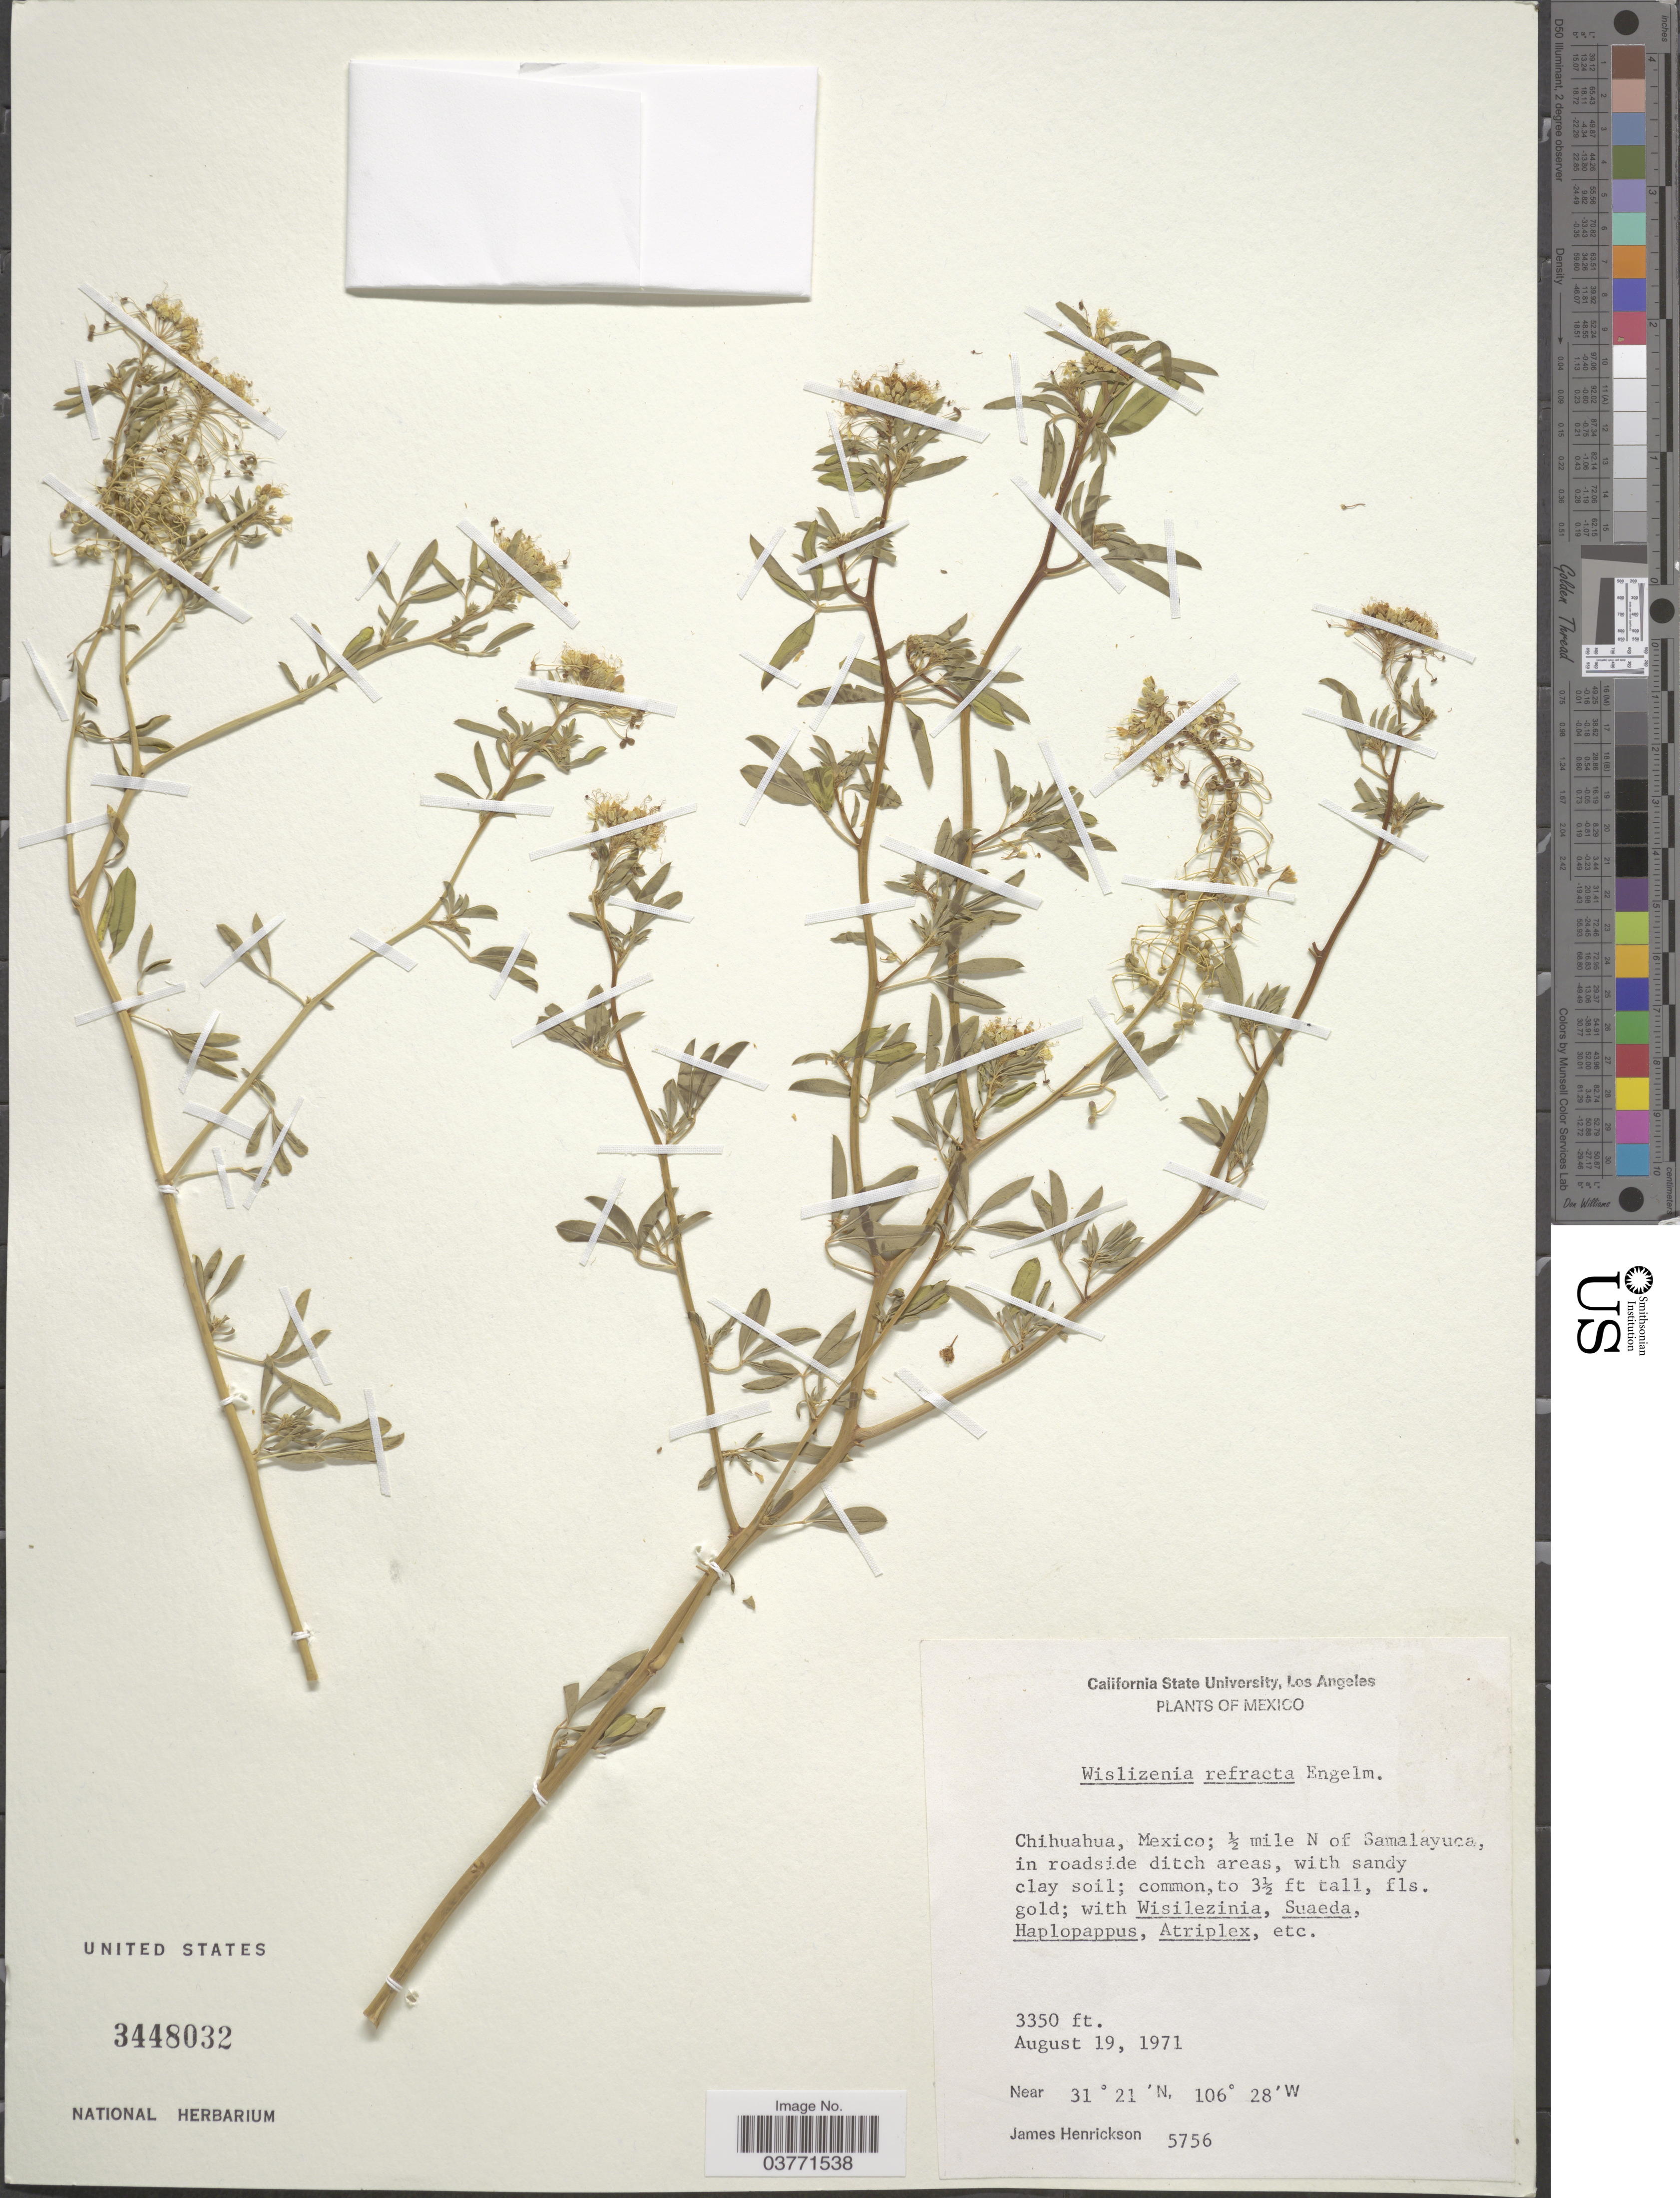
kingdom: Plantae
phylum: Tracheophyta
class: Magnoliopsida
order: Brassicales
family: Cleomaceae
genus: Cleomella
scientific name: Cleomella refracta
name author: (Engelm.) J.C. Hall & Roalson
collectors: J. Henrickson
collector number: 5756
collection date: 1971-08-19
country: Mexico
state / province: Chihuahua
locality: ½ mile N of Samalayuca, in roadside ditch areas.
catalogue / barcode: US 3448032